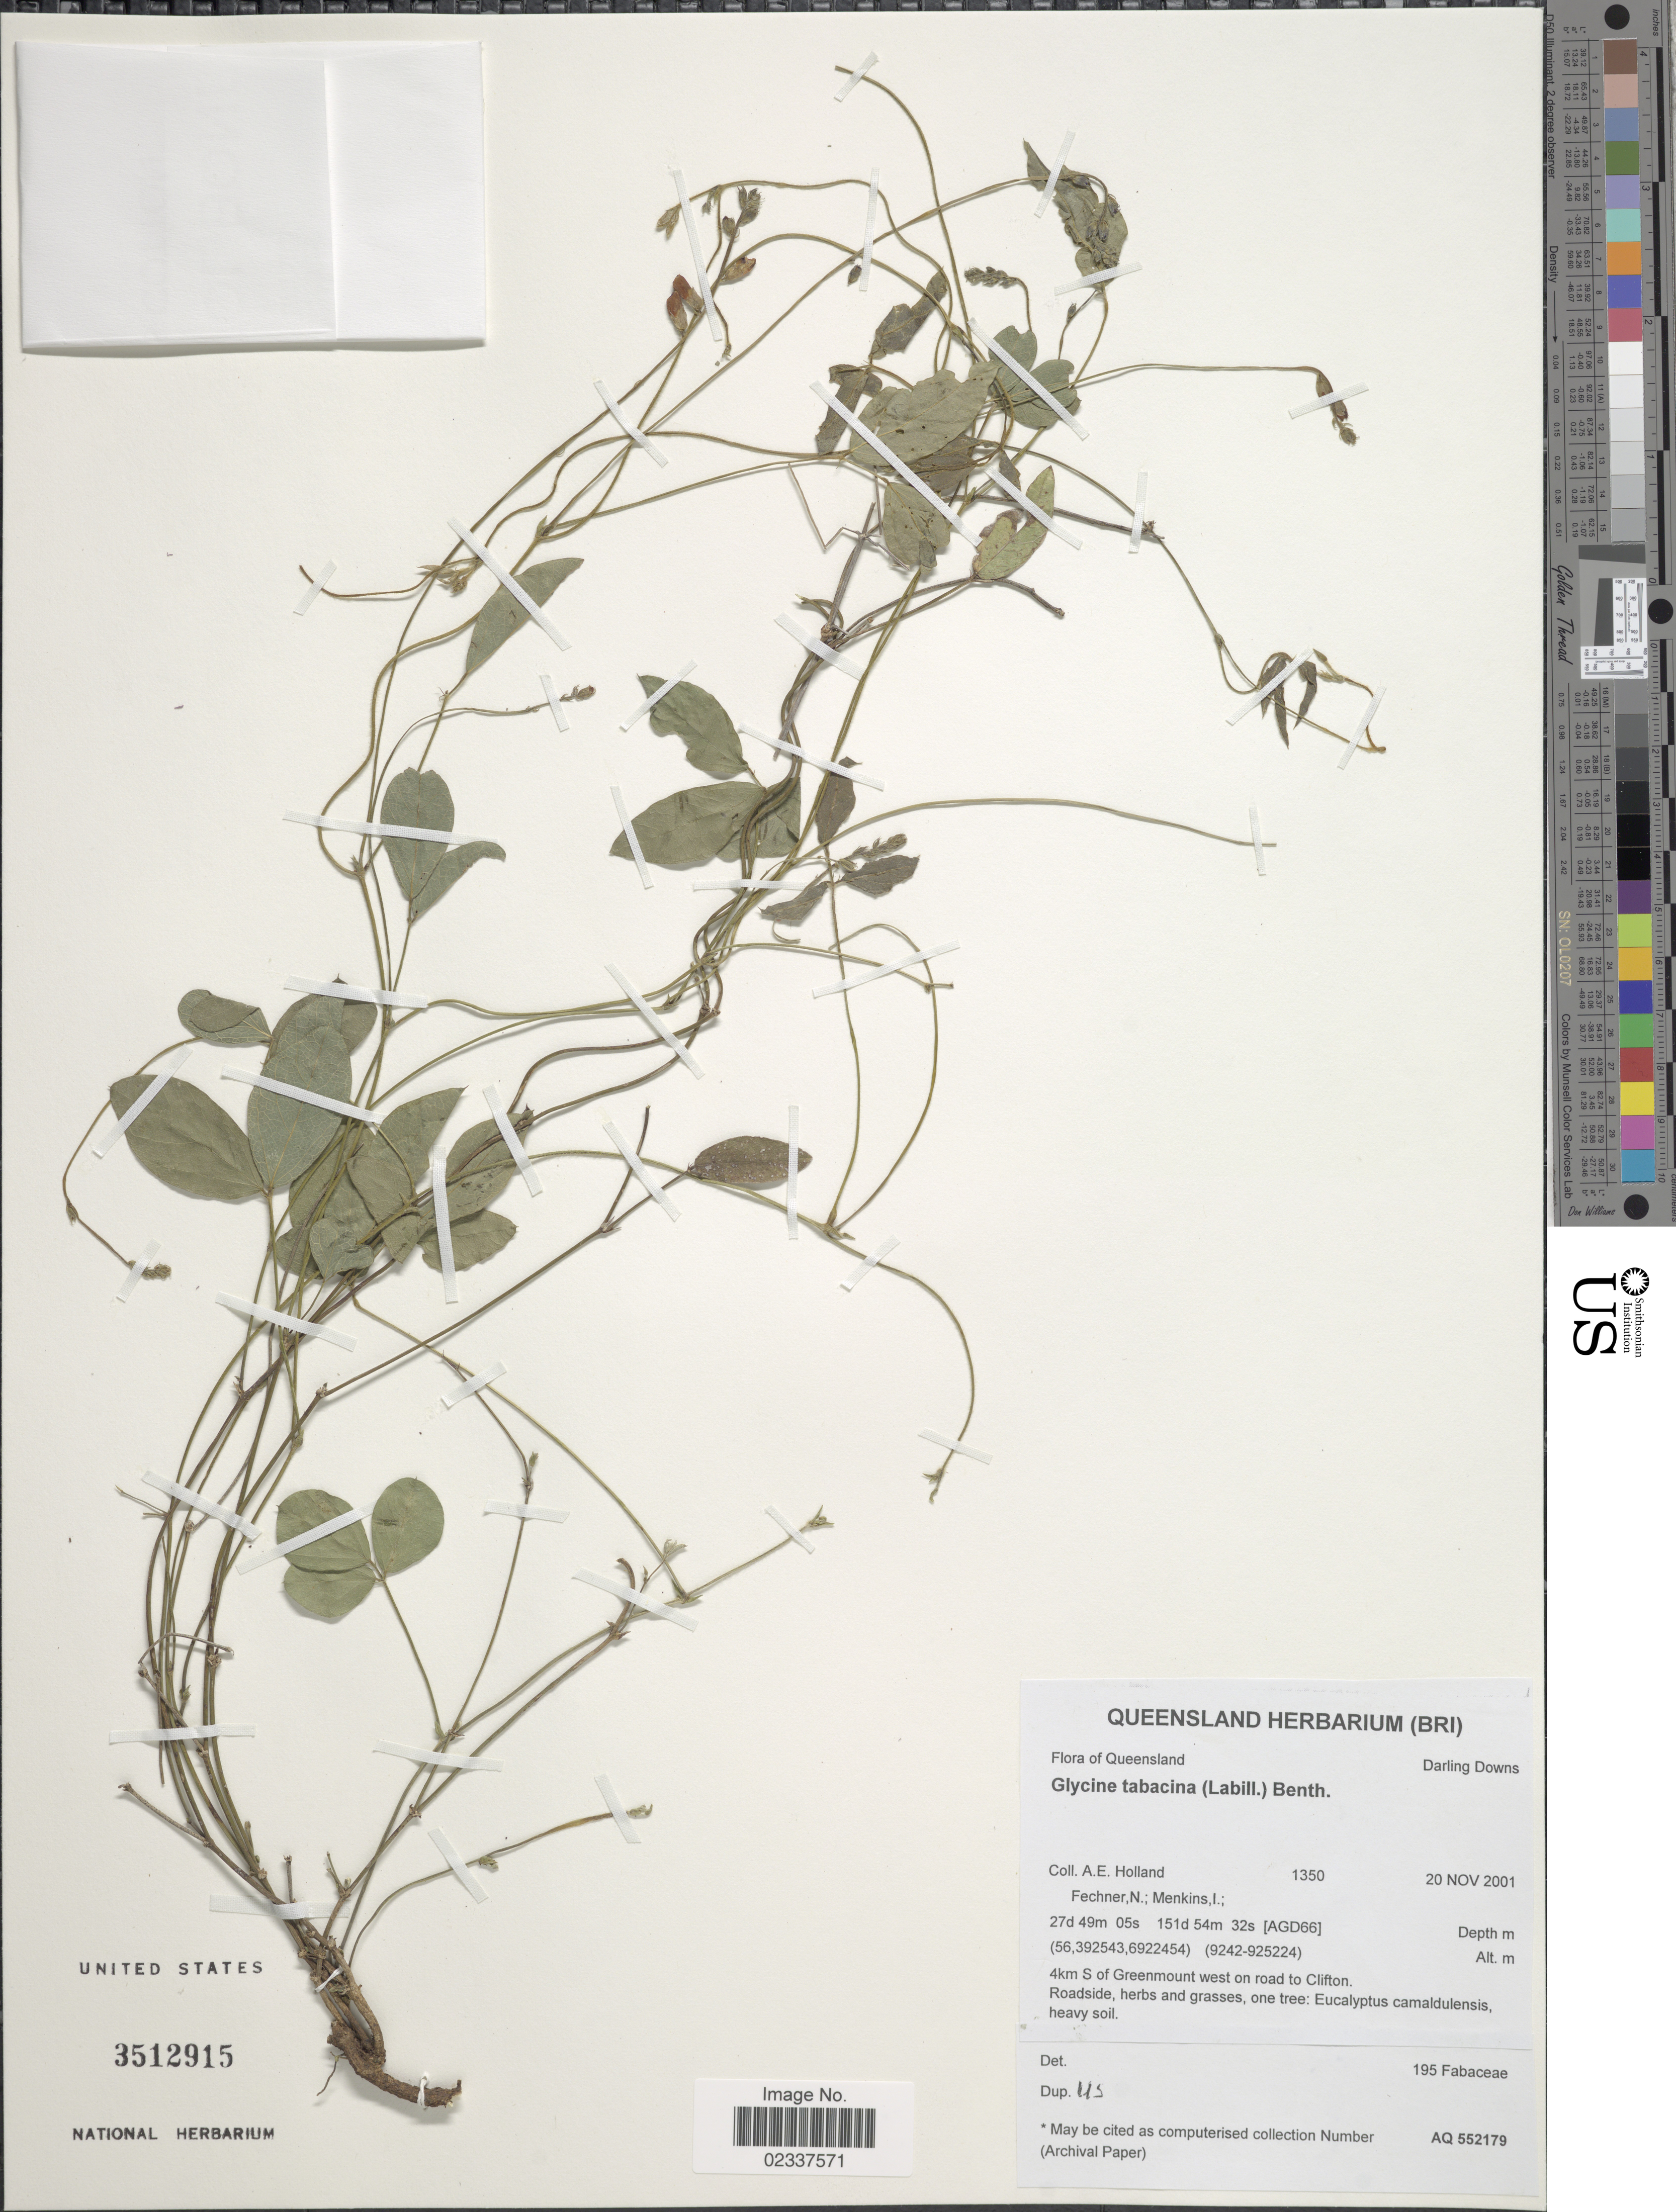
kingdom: Plantae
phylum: Tracheophyta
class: Magnoliopsida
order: Fabales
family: Fabaceae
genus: Glycine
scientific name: Glycine tabacina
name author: (Labill.) Benth.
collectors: A. Holland, N. Fechner & I. Menkins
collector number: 1350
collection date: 2001-11-20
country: Australia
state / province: Queensland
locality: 4 km S of Greenmount west on road to Clifton (AGD66)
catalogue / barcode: US 3512915